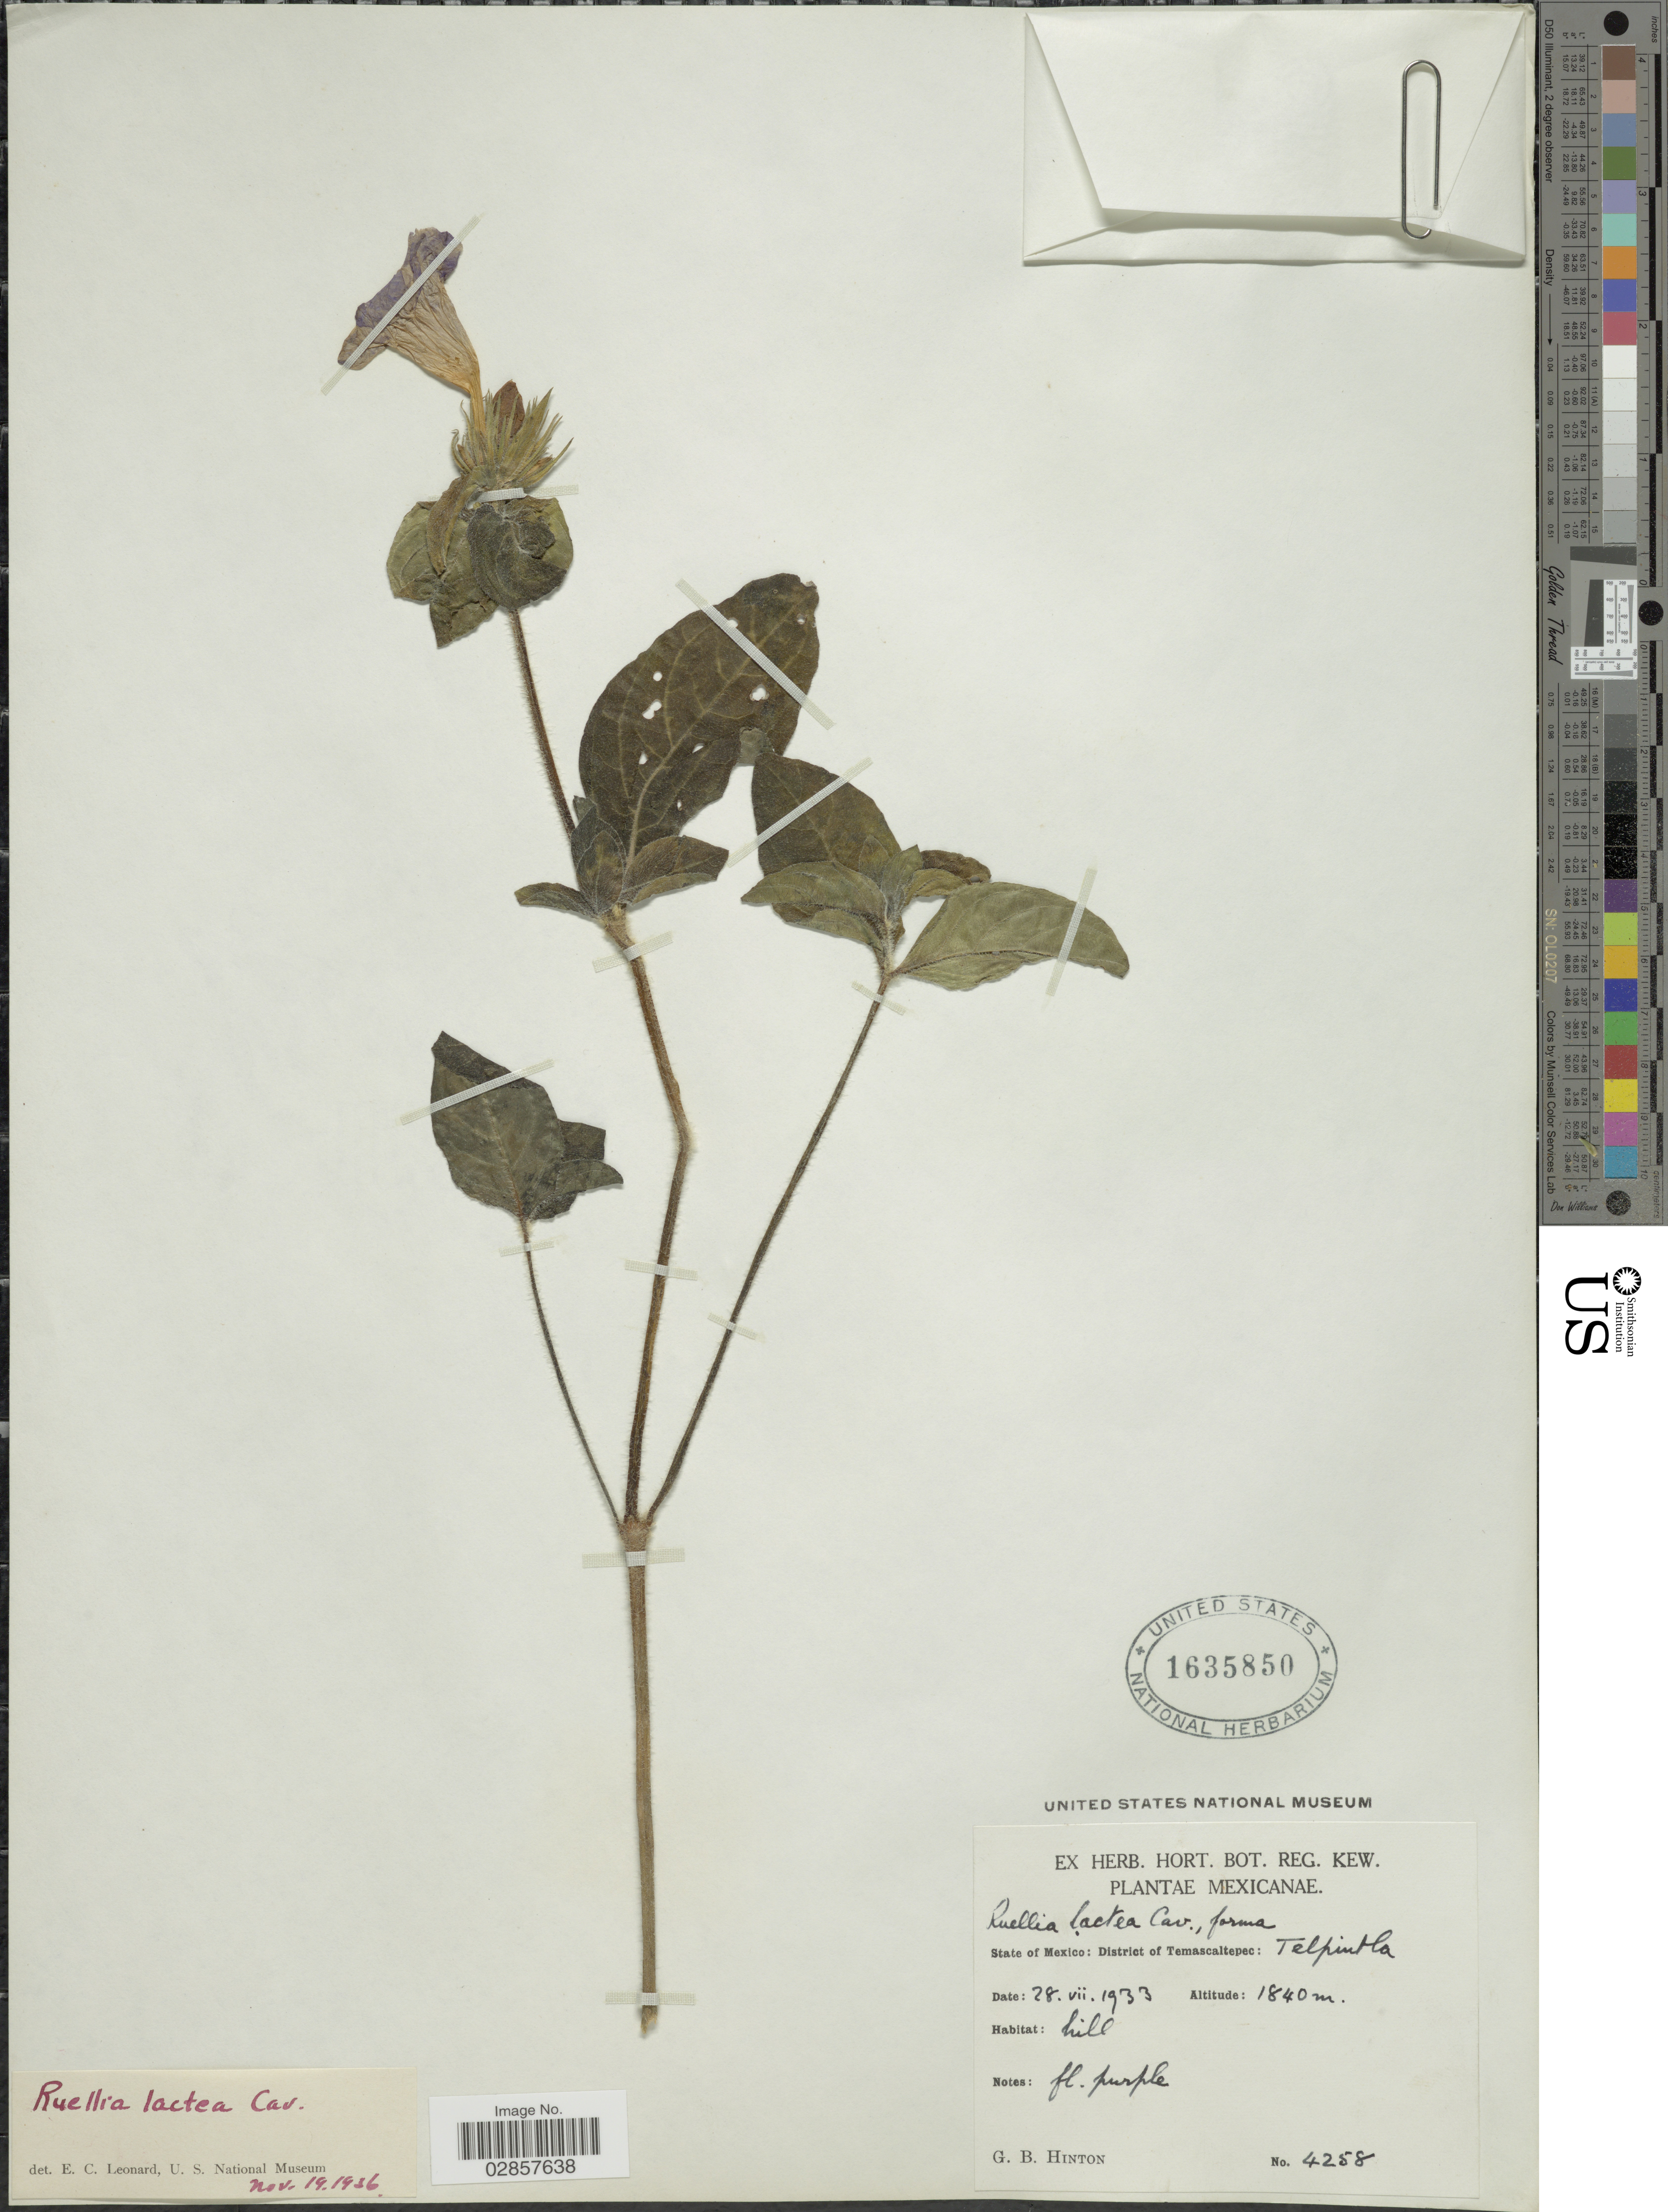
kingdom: Plantae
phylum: Tracheophyta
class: Magnoliopsida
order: Lamiales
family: Acanthaceae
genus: Ruellia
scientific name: Ruellia lactea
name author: Cav.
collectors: G. B. Hinton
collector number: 4258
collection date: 1933-07-28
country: Mexico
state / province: México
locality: District of Temascaltepec, Telpintla.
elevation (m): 1840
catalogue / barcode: US 1635850